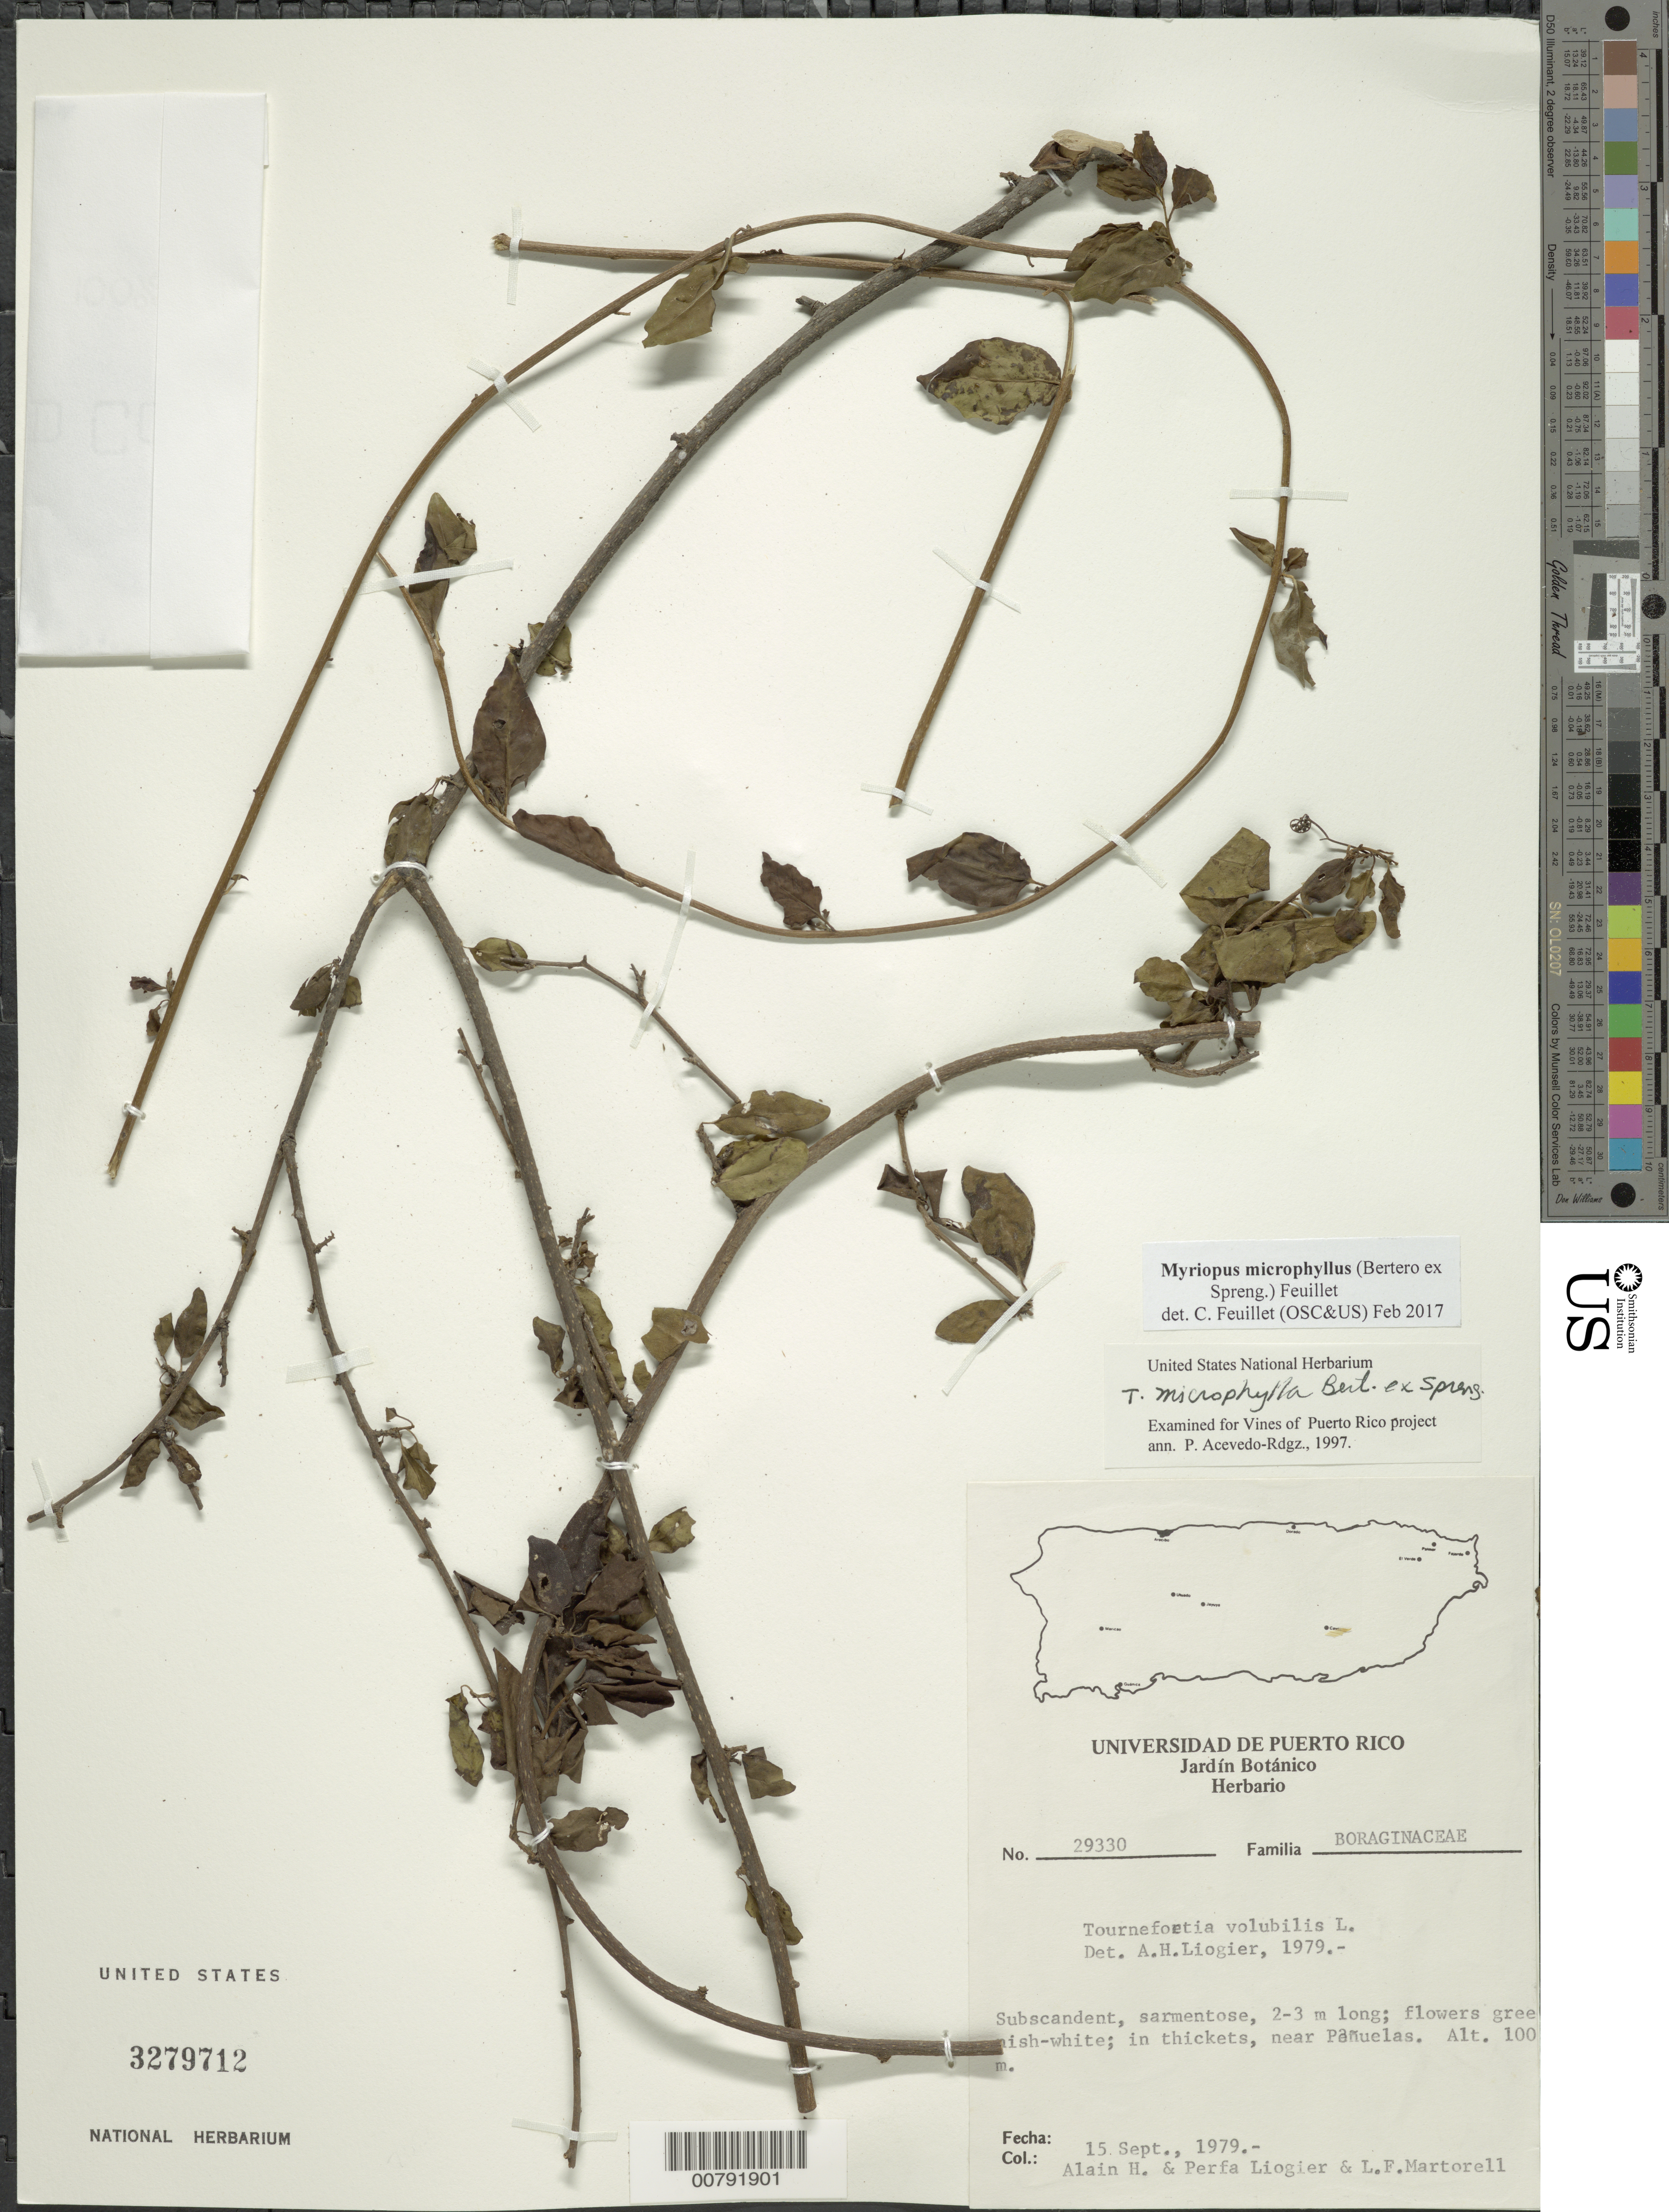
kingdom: Plantae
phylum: Tracheophyta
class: Magnoliopsida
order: Boraginales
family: Heliotropiaceae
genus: Myriopus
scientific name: Myriopus microphyllus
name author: (Bertero ex Spreng.) Feuillet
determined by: Feuillet, C.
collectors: A. H. Liogier, M. P. Liogier & L. Martorell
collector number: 29330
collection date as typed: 15 Sep 1979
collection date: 1979-09-15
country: Puerto Rico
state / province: Peñuelas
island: Puerto Rico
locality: Peñuelas, near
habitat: In thickets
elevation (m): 100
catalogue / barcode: US 3279712